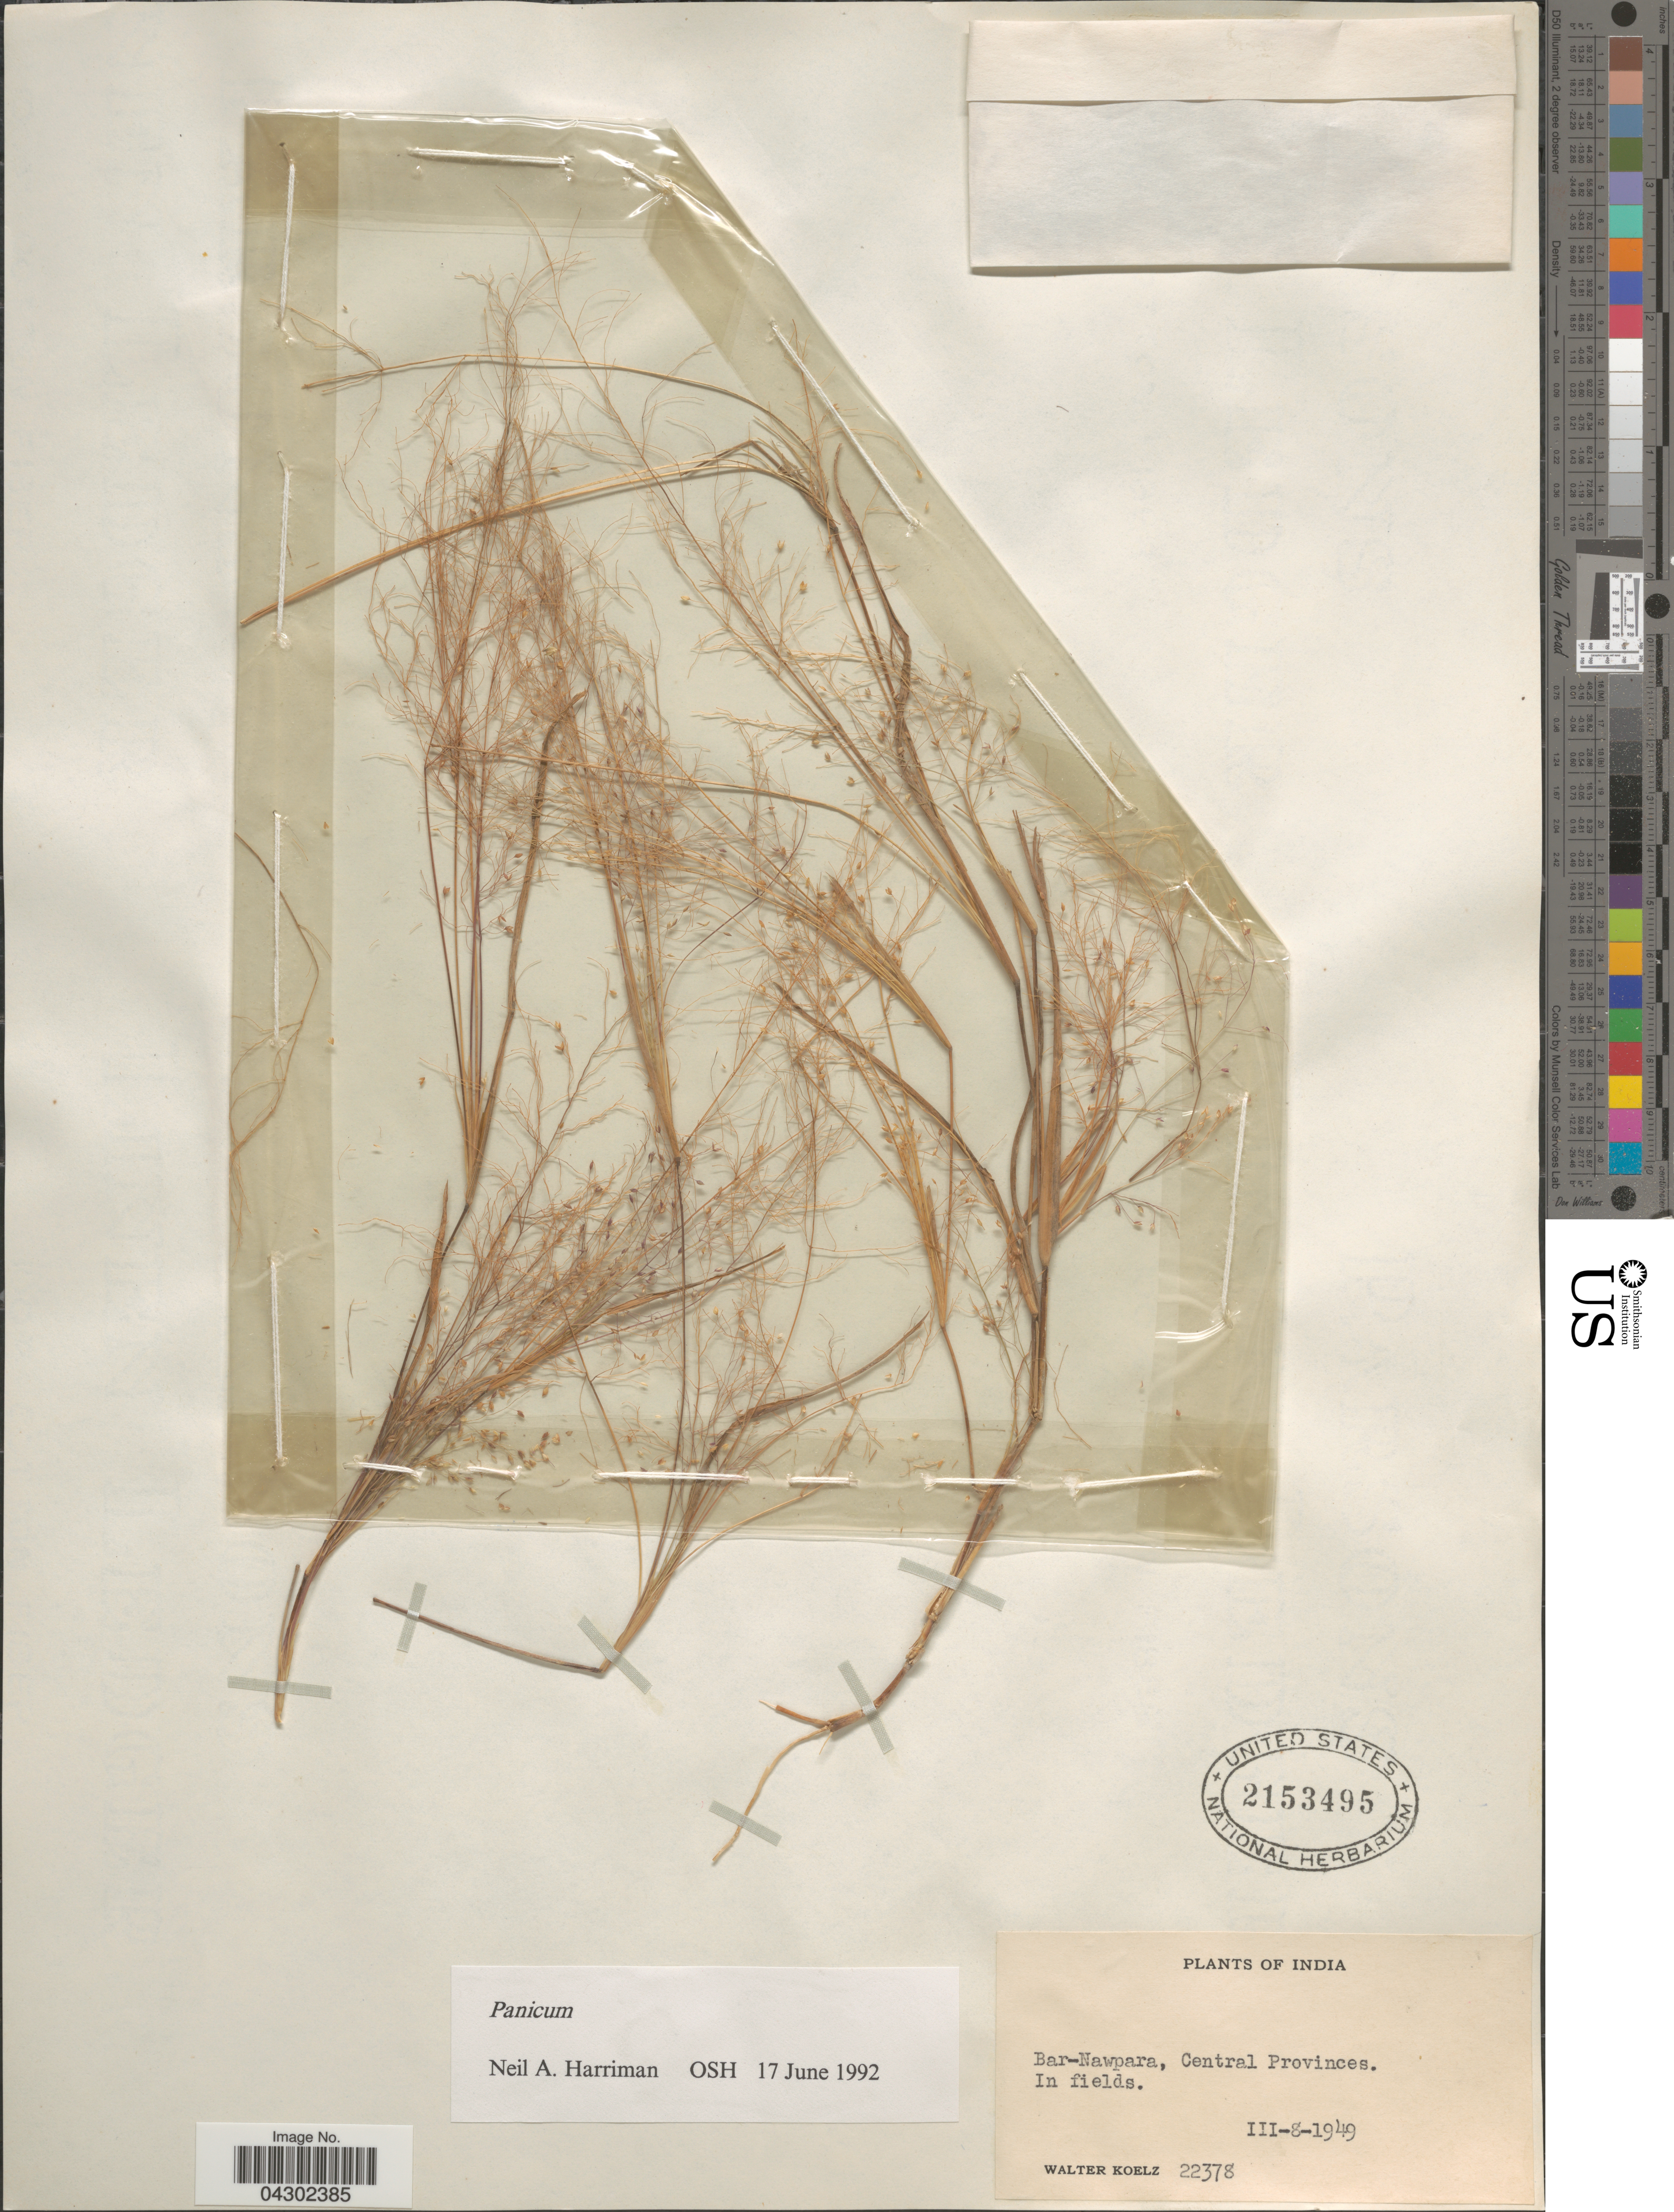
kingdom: Plantae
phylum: Tracheophyta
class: Liliopsida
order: Poales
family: Poaceae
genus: Panicum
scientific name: Panicum sp.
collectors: W. N. Koelz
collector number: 22378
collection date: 1949-03-08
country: India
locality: Bar-Nawpara, Central Provinces. In fields.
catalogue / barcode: US 2153495